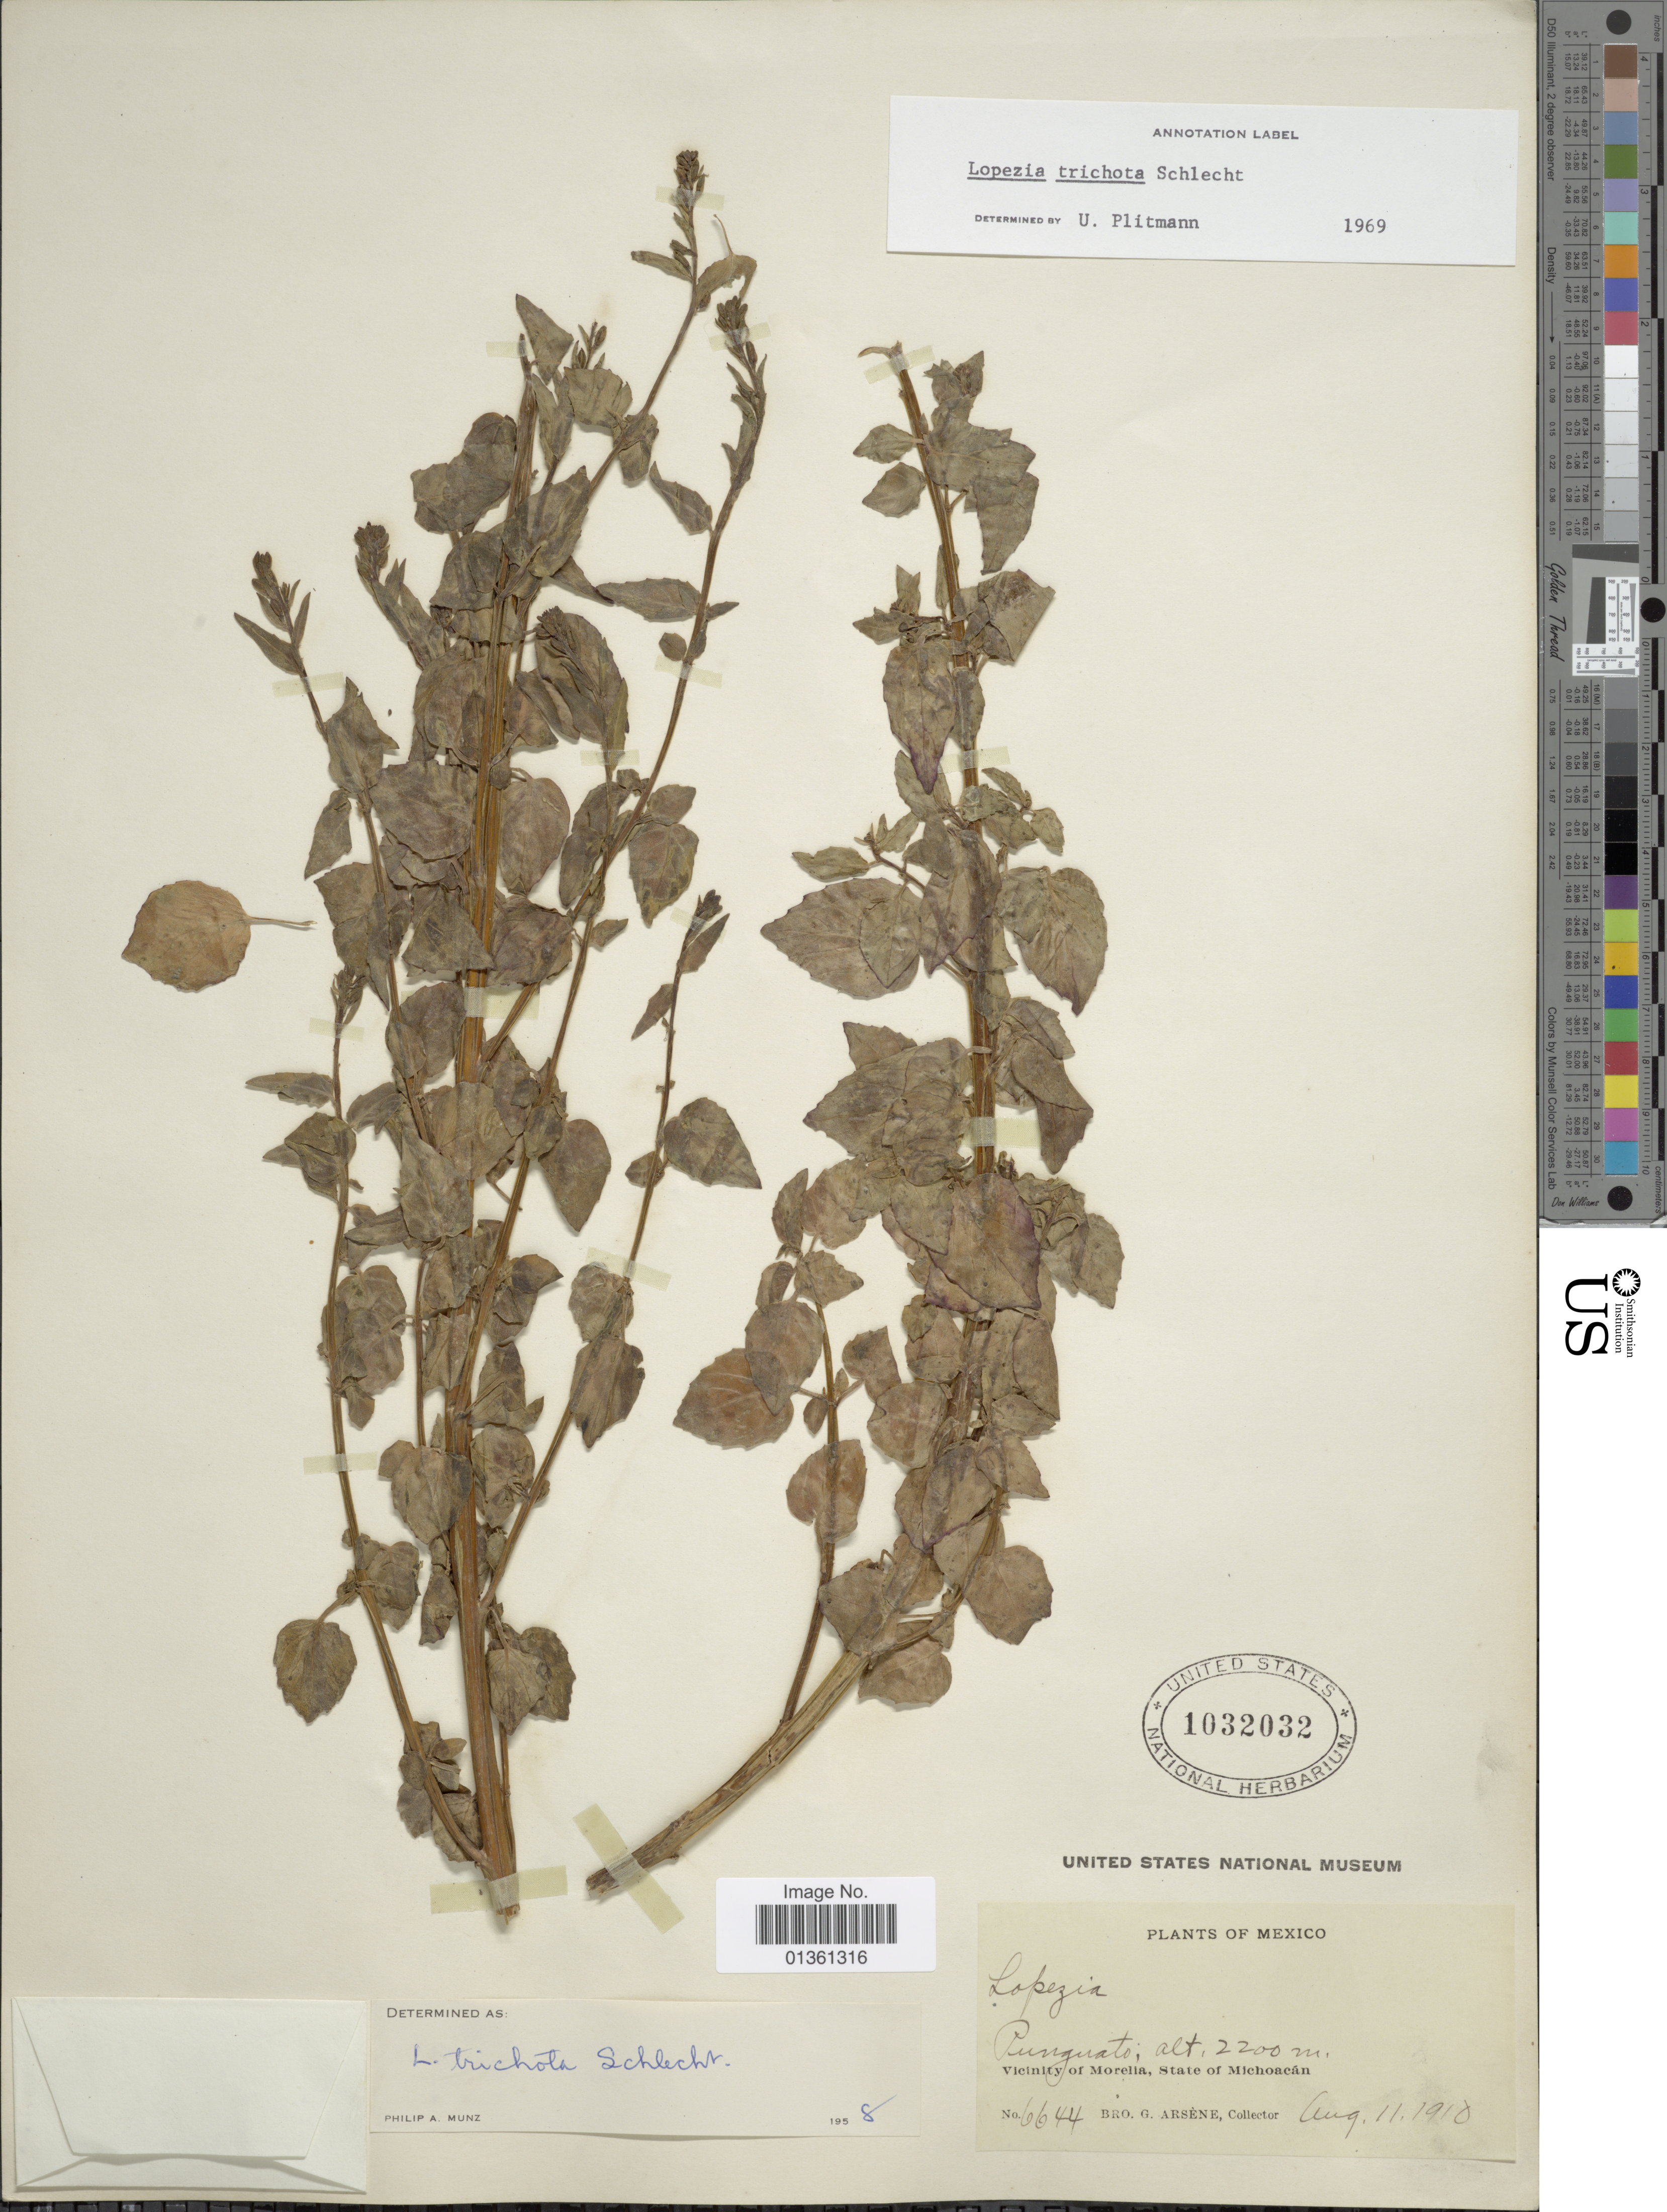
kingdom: Plantae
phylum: Tracheophyta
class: Magnoliopsida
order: Myrtales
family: Onagraceae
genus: Lopezia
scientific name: Lopezia trichota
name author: Schltdl.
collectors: Bro. G. Arsène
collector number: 6644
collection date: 1910-08-11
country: Mexico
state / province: Michoacán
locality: Punguato. Vicinity of Morelia.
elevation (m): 2200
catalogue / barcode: US 1032032